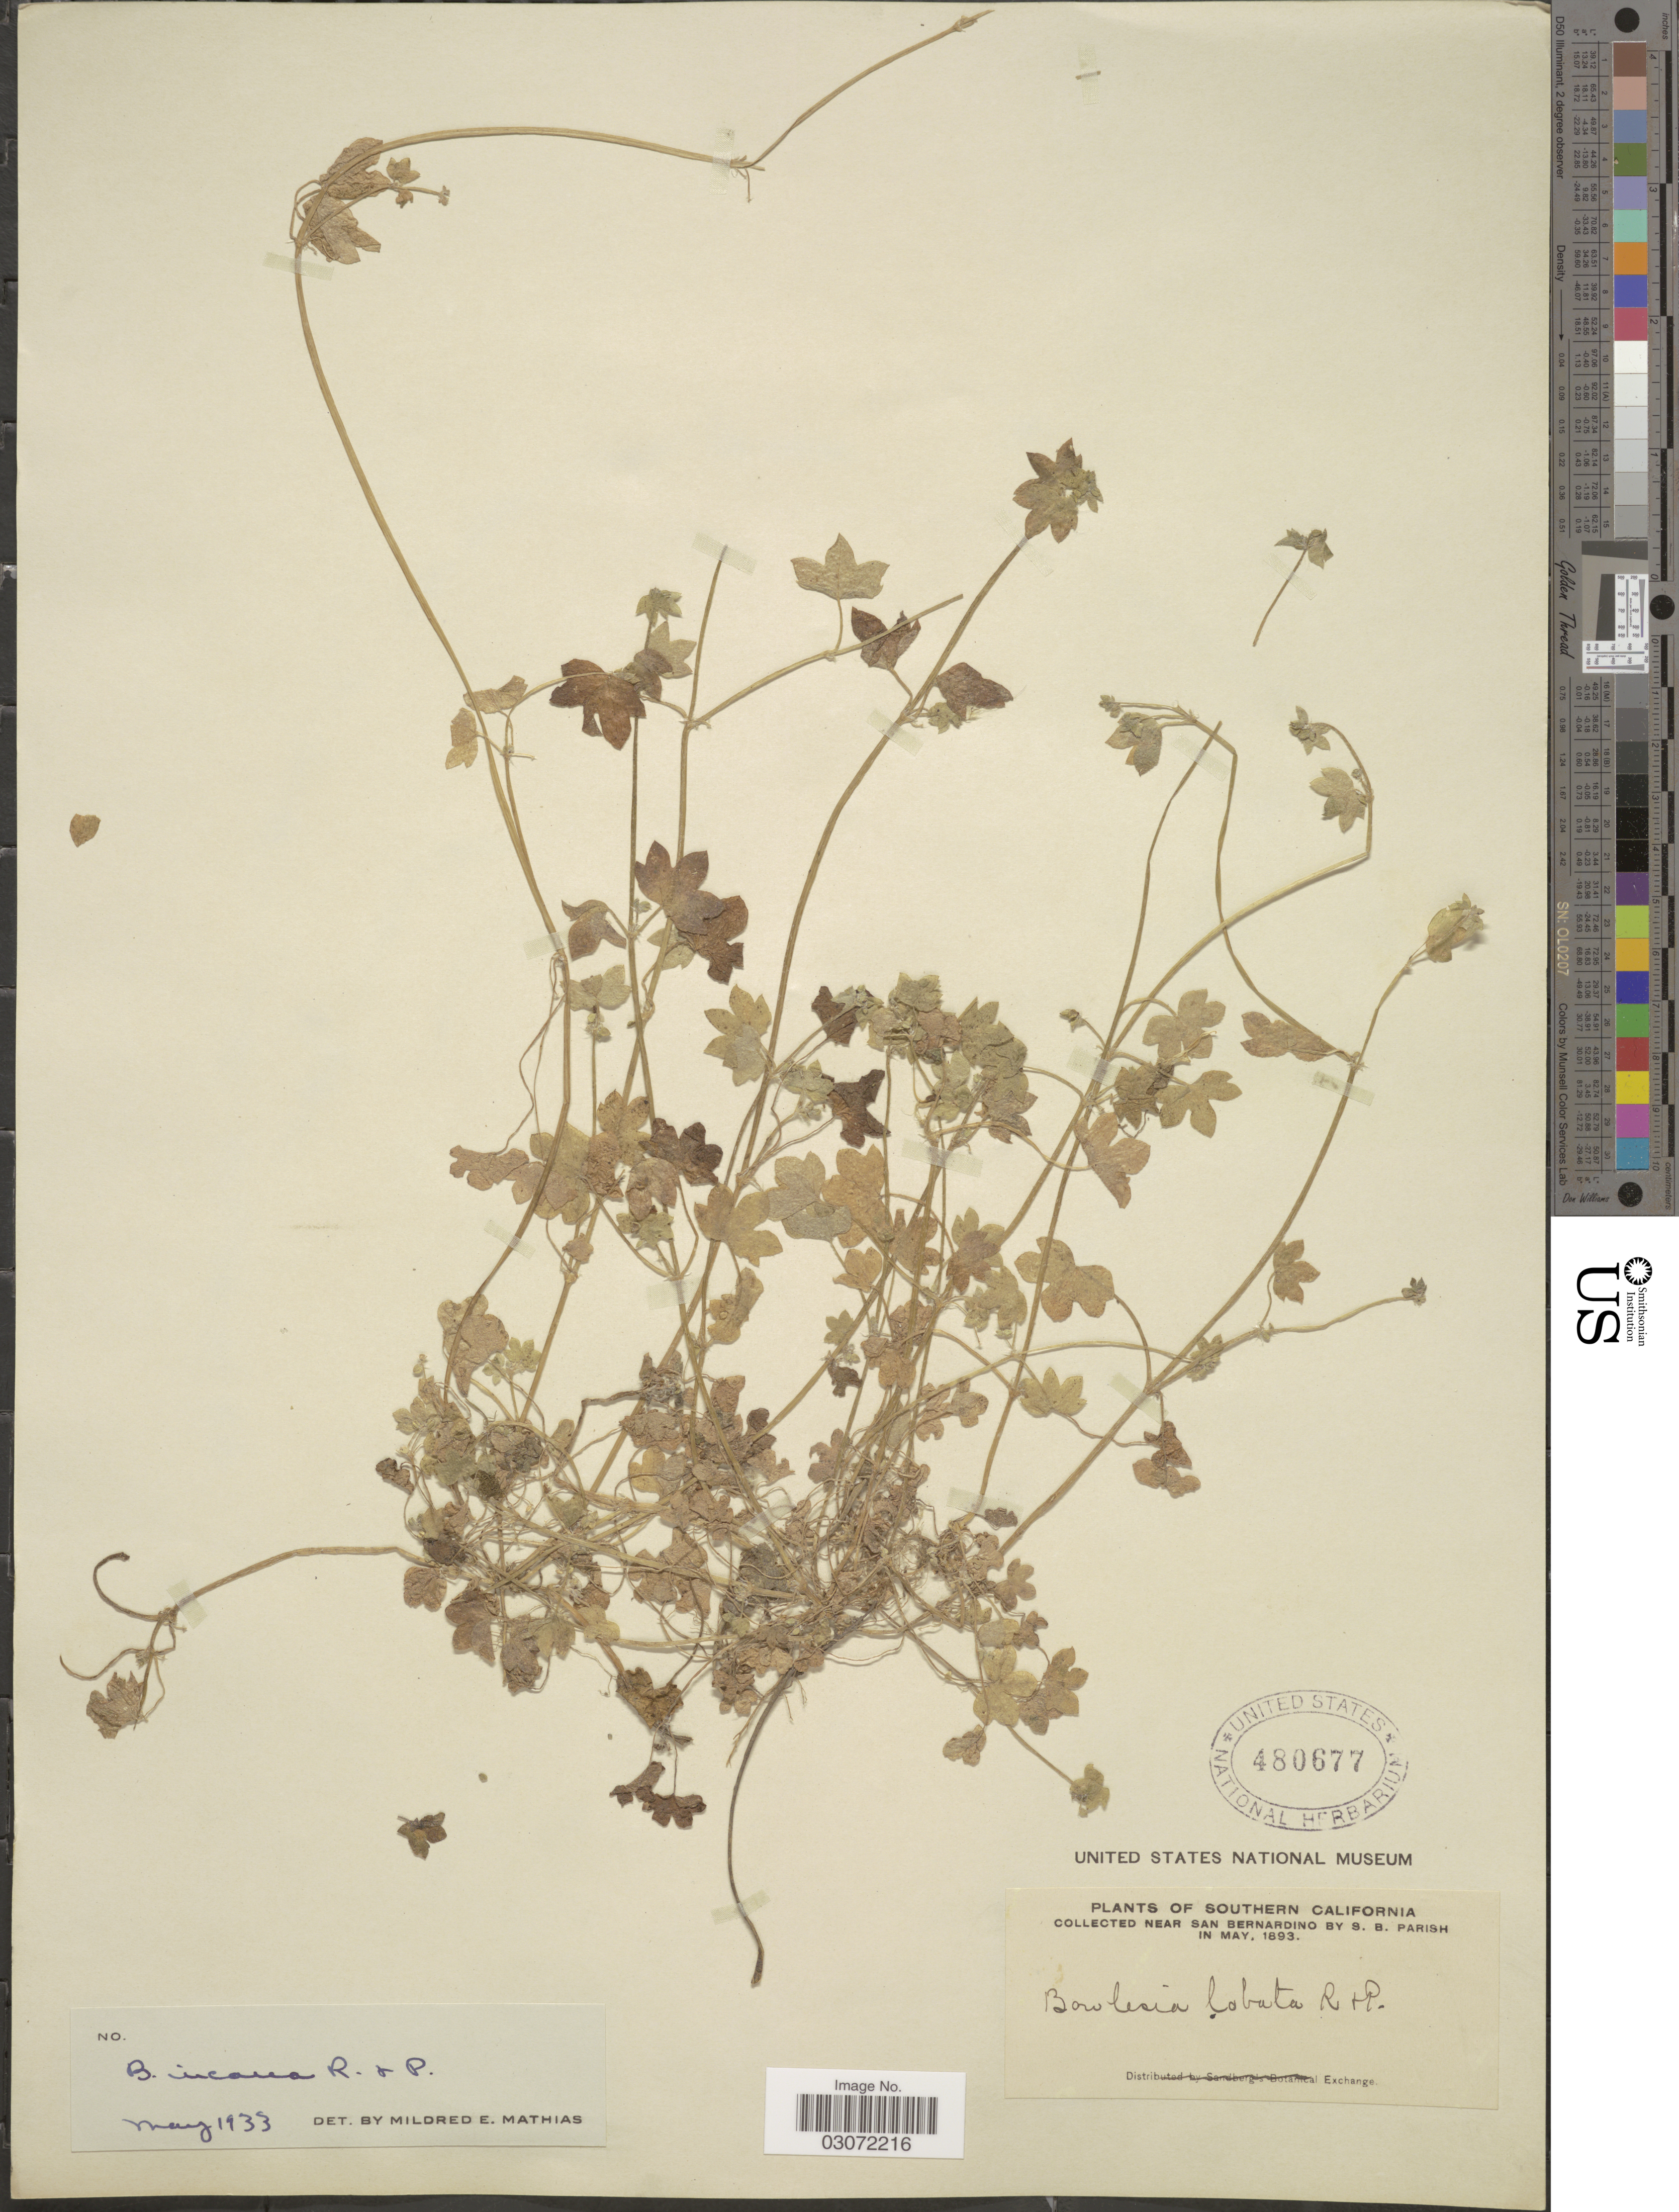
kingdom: Plantae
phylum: Tracheophyta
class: Magnoliopsida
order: Apiales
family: Apiaceae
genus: Bowlesia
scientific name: Bowlesia incana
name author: Ruiz & Pav.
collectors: S. B. Parish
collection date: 1893-05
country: United States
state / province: California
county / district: San Bernardino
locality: Southern California. Near San Bernardino.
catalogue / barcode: US 480677